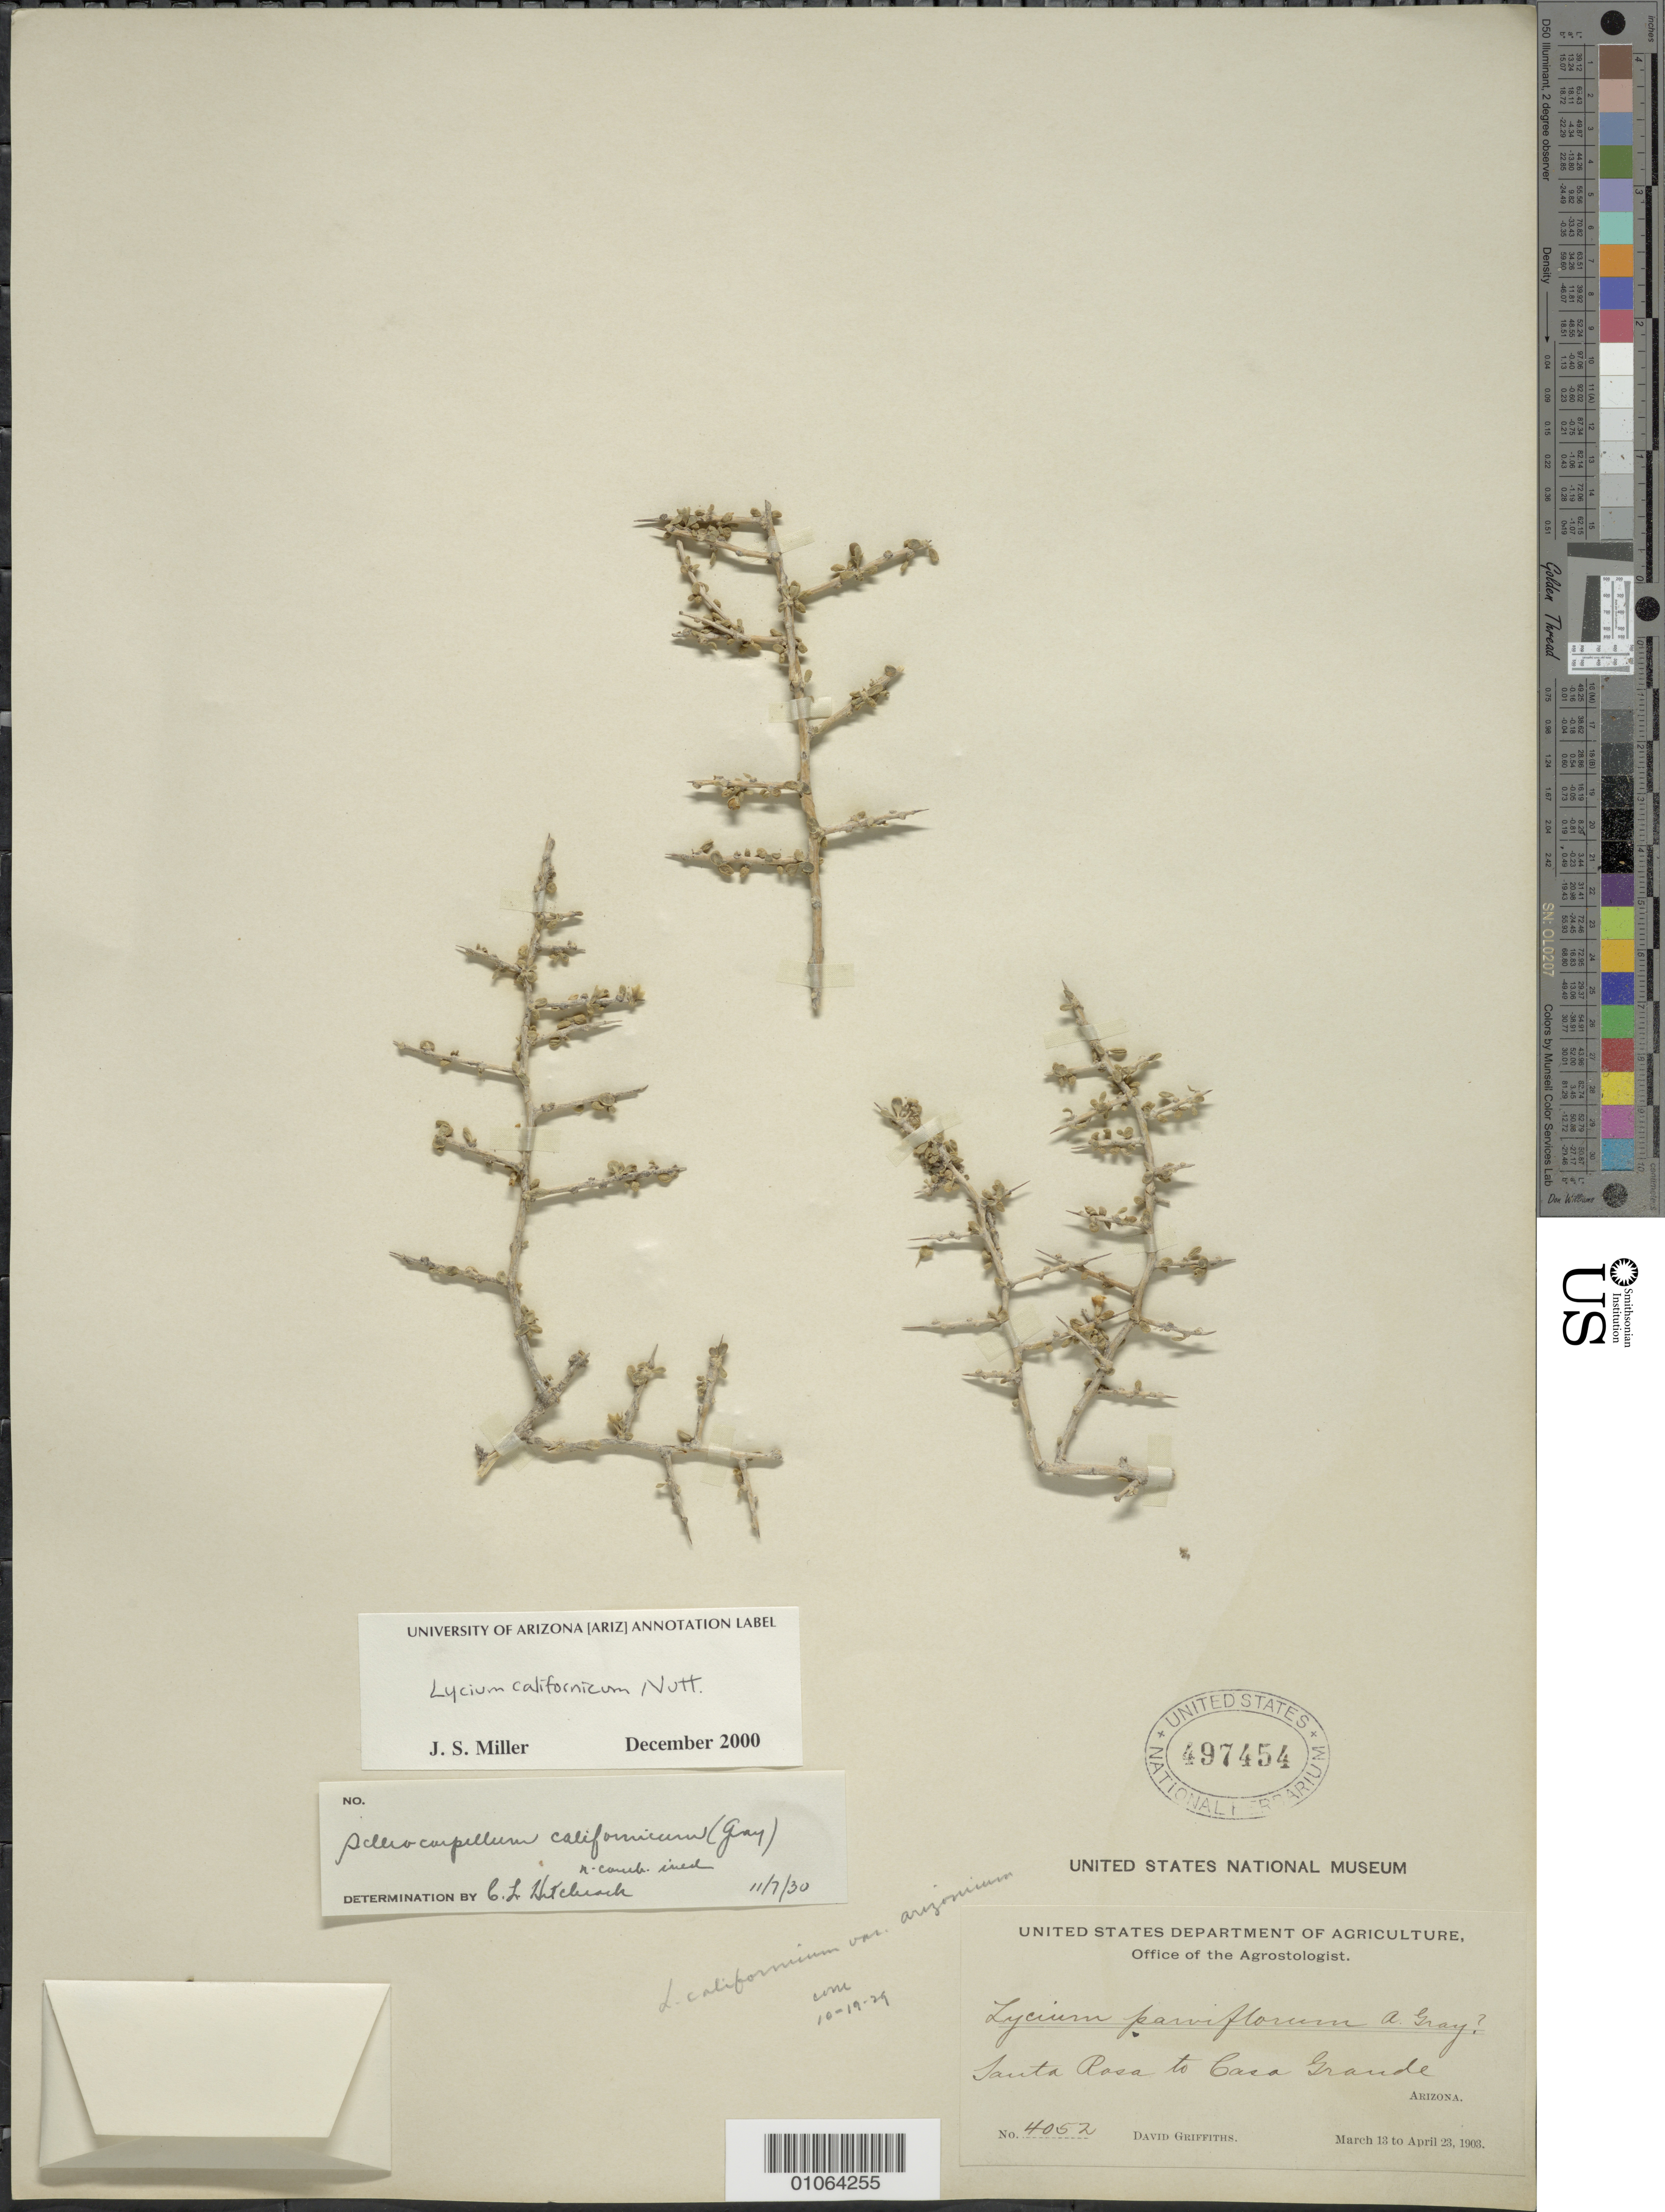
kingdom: Plantae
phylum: Tracheophyta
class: Magnoliopsida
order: Solanales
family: Solanaceae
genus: Lycium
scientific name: Lycium californicum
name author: Nutt. ex A. Gray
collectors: D. Griffiths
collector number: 4052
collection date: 1903-03-13/1903-04-23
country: United States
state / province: Arizona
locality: Sanra Rosa to Casa Grande.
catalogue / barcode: US 497454